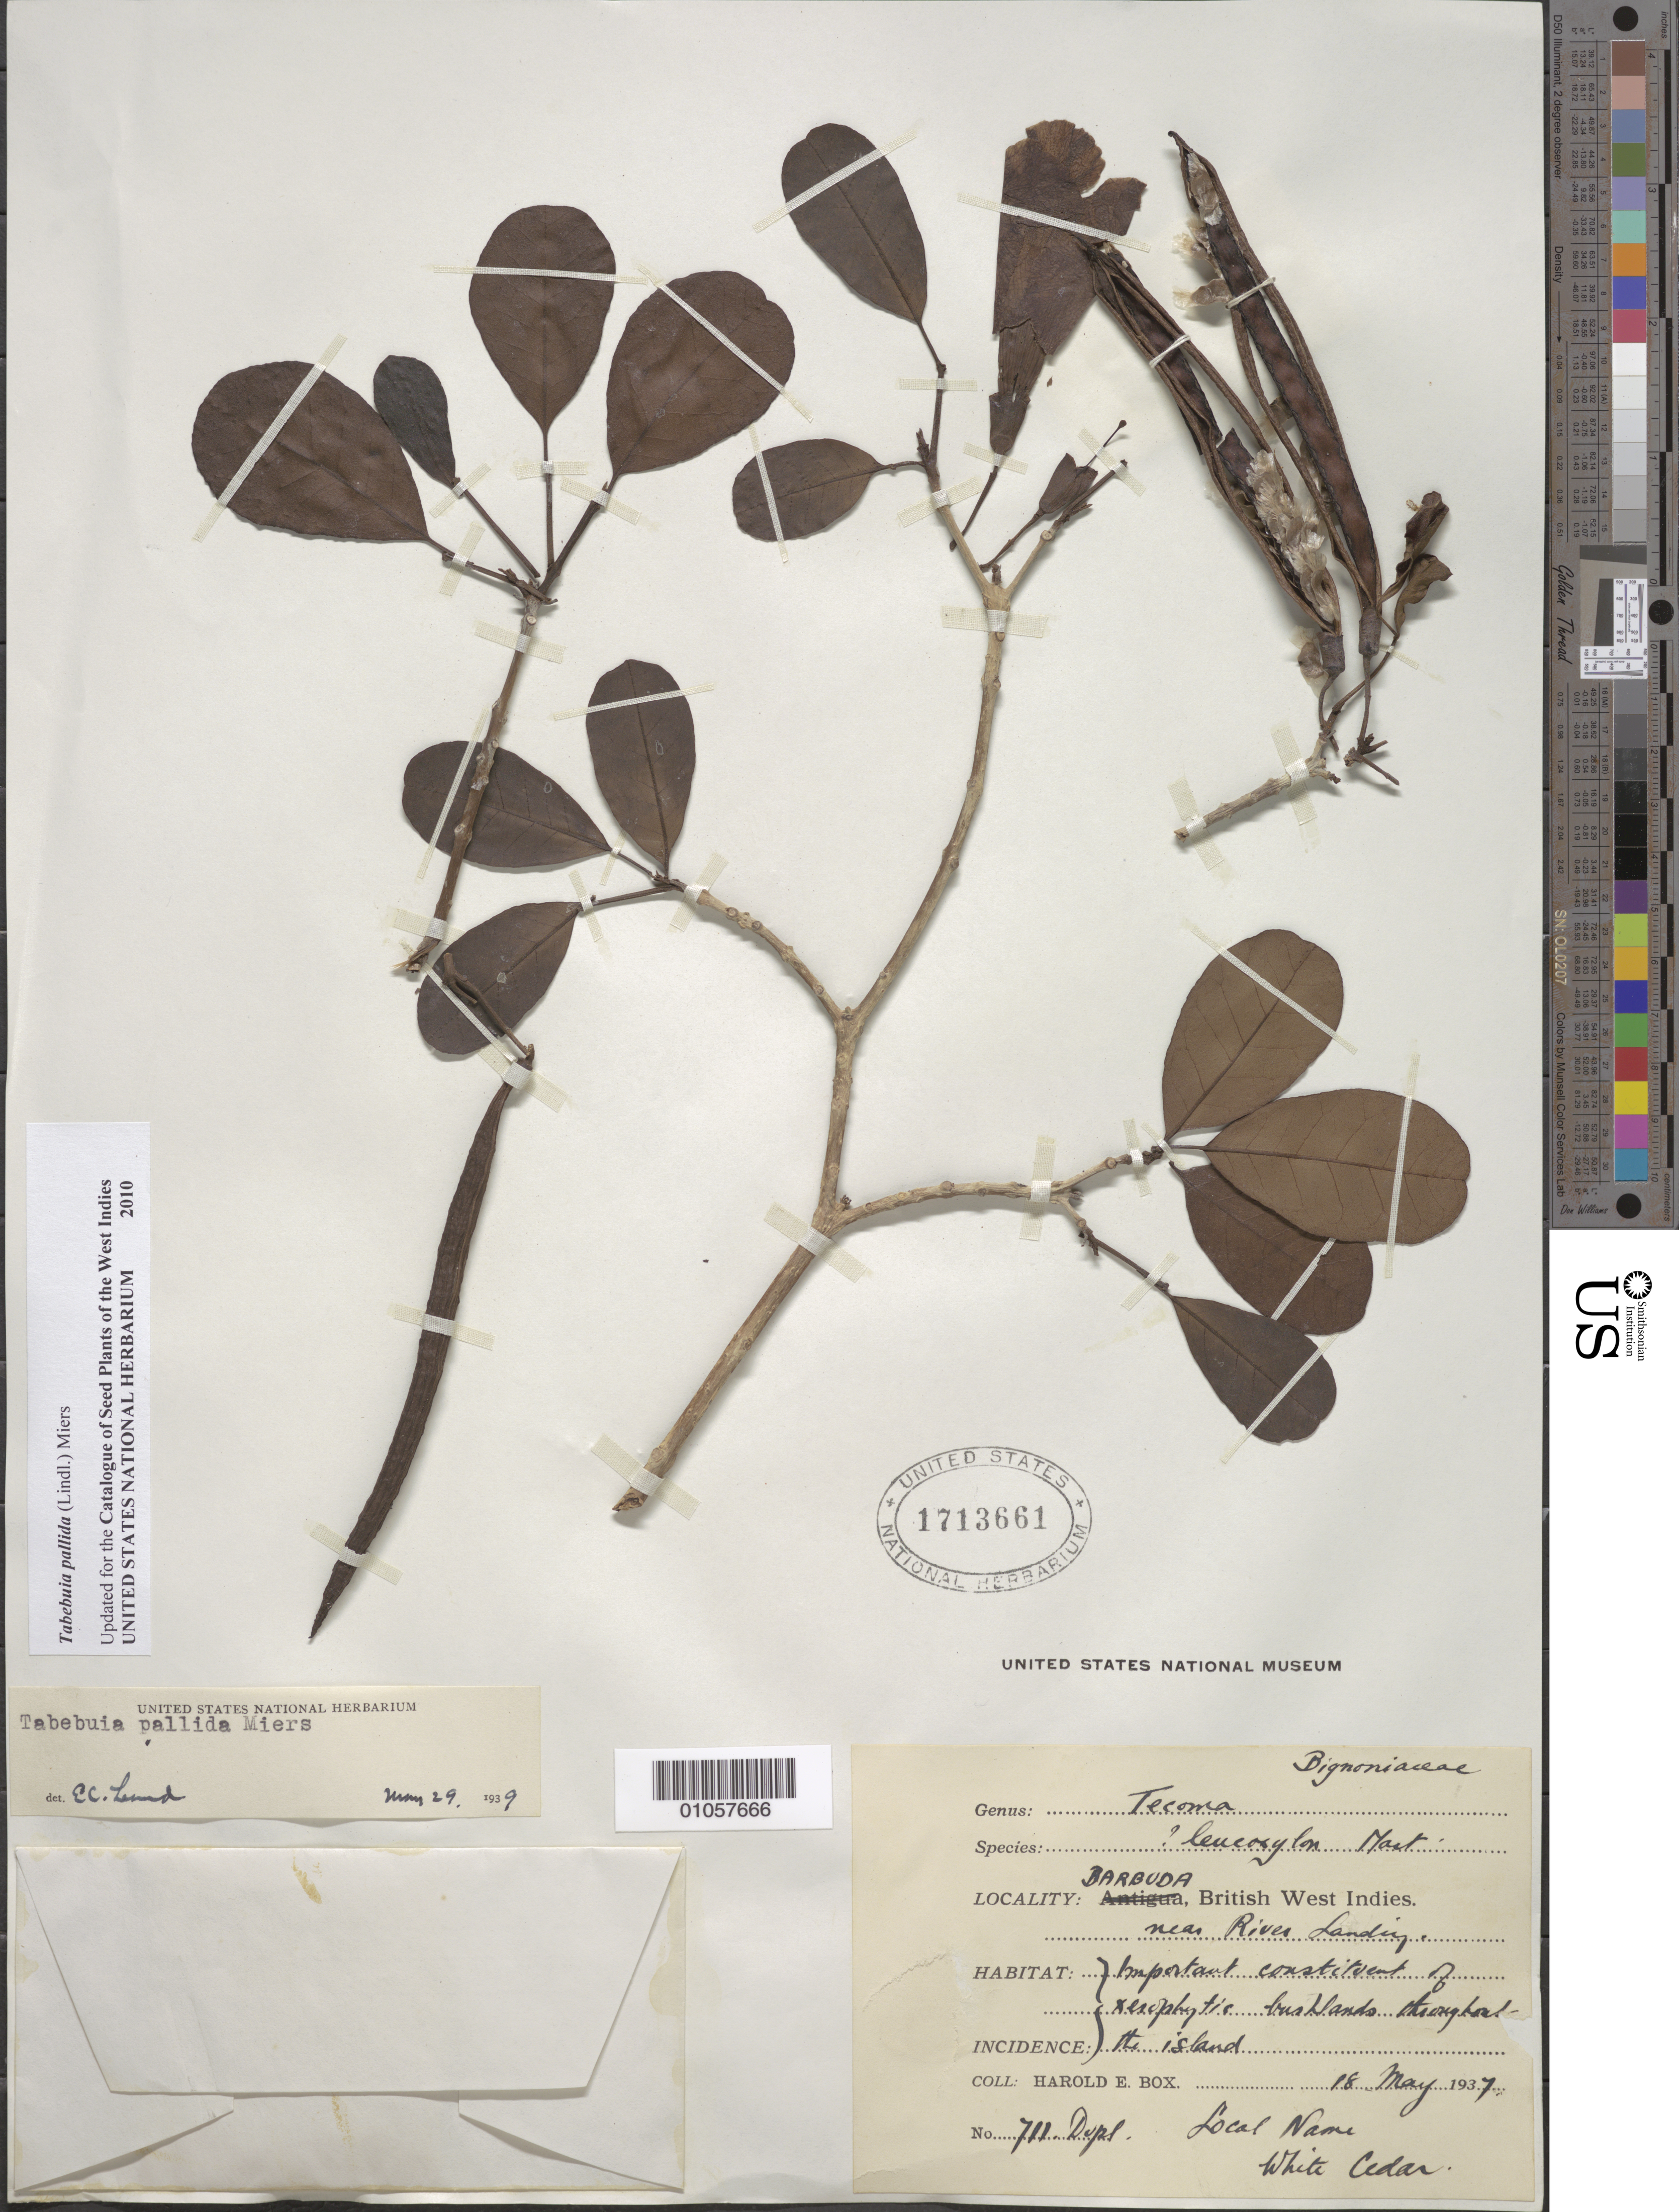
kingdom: Plantae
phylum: Tracheophyta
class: Magnoliopsida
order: Lamiales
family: Bignoniaceae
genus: Tabebuia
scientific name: Tabebuia pallida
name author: (Lindl.) Miers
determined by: Leonard, Emery C., (US)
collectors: H. E. Box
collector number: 711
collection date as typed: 18 May 1937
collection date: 1937-05-18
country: Antigua and Barbuda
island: Barbuda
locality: River Landing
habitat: Xerophytic bushlands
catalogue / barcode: US 1713661